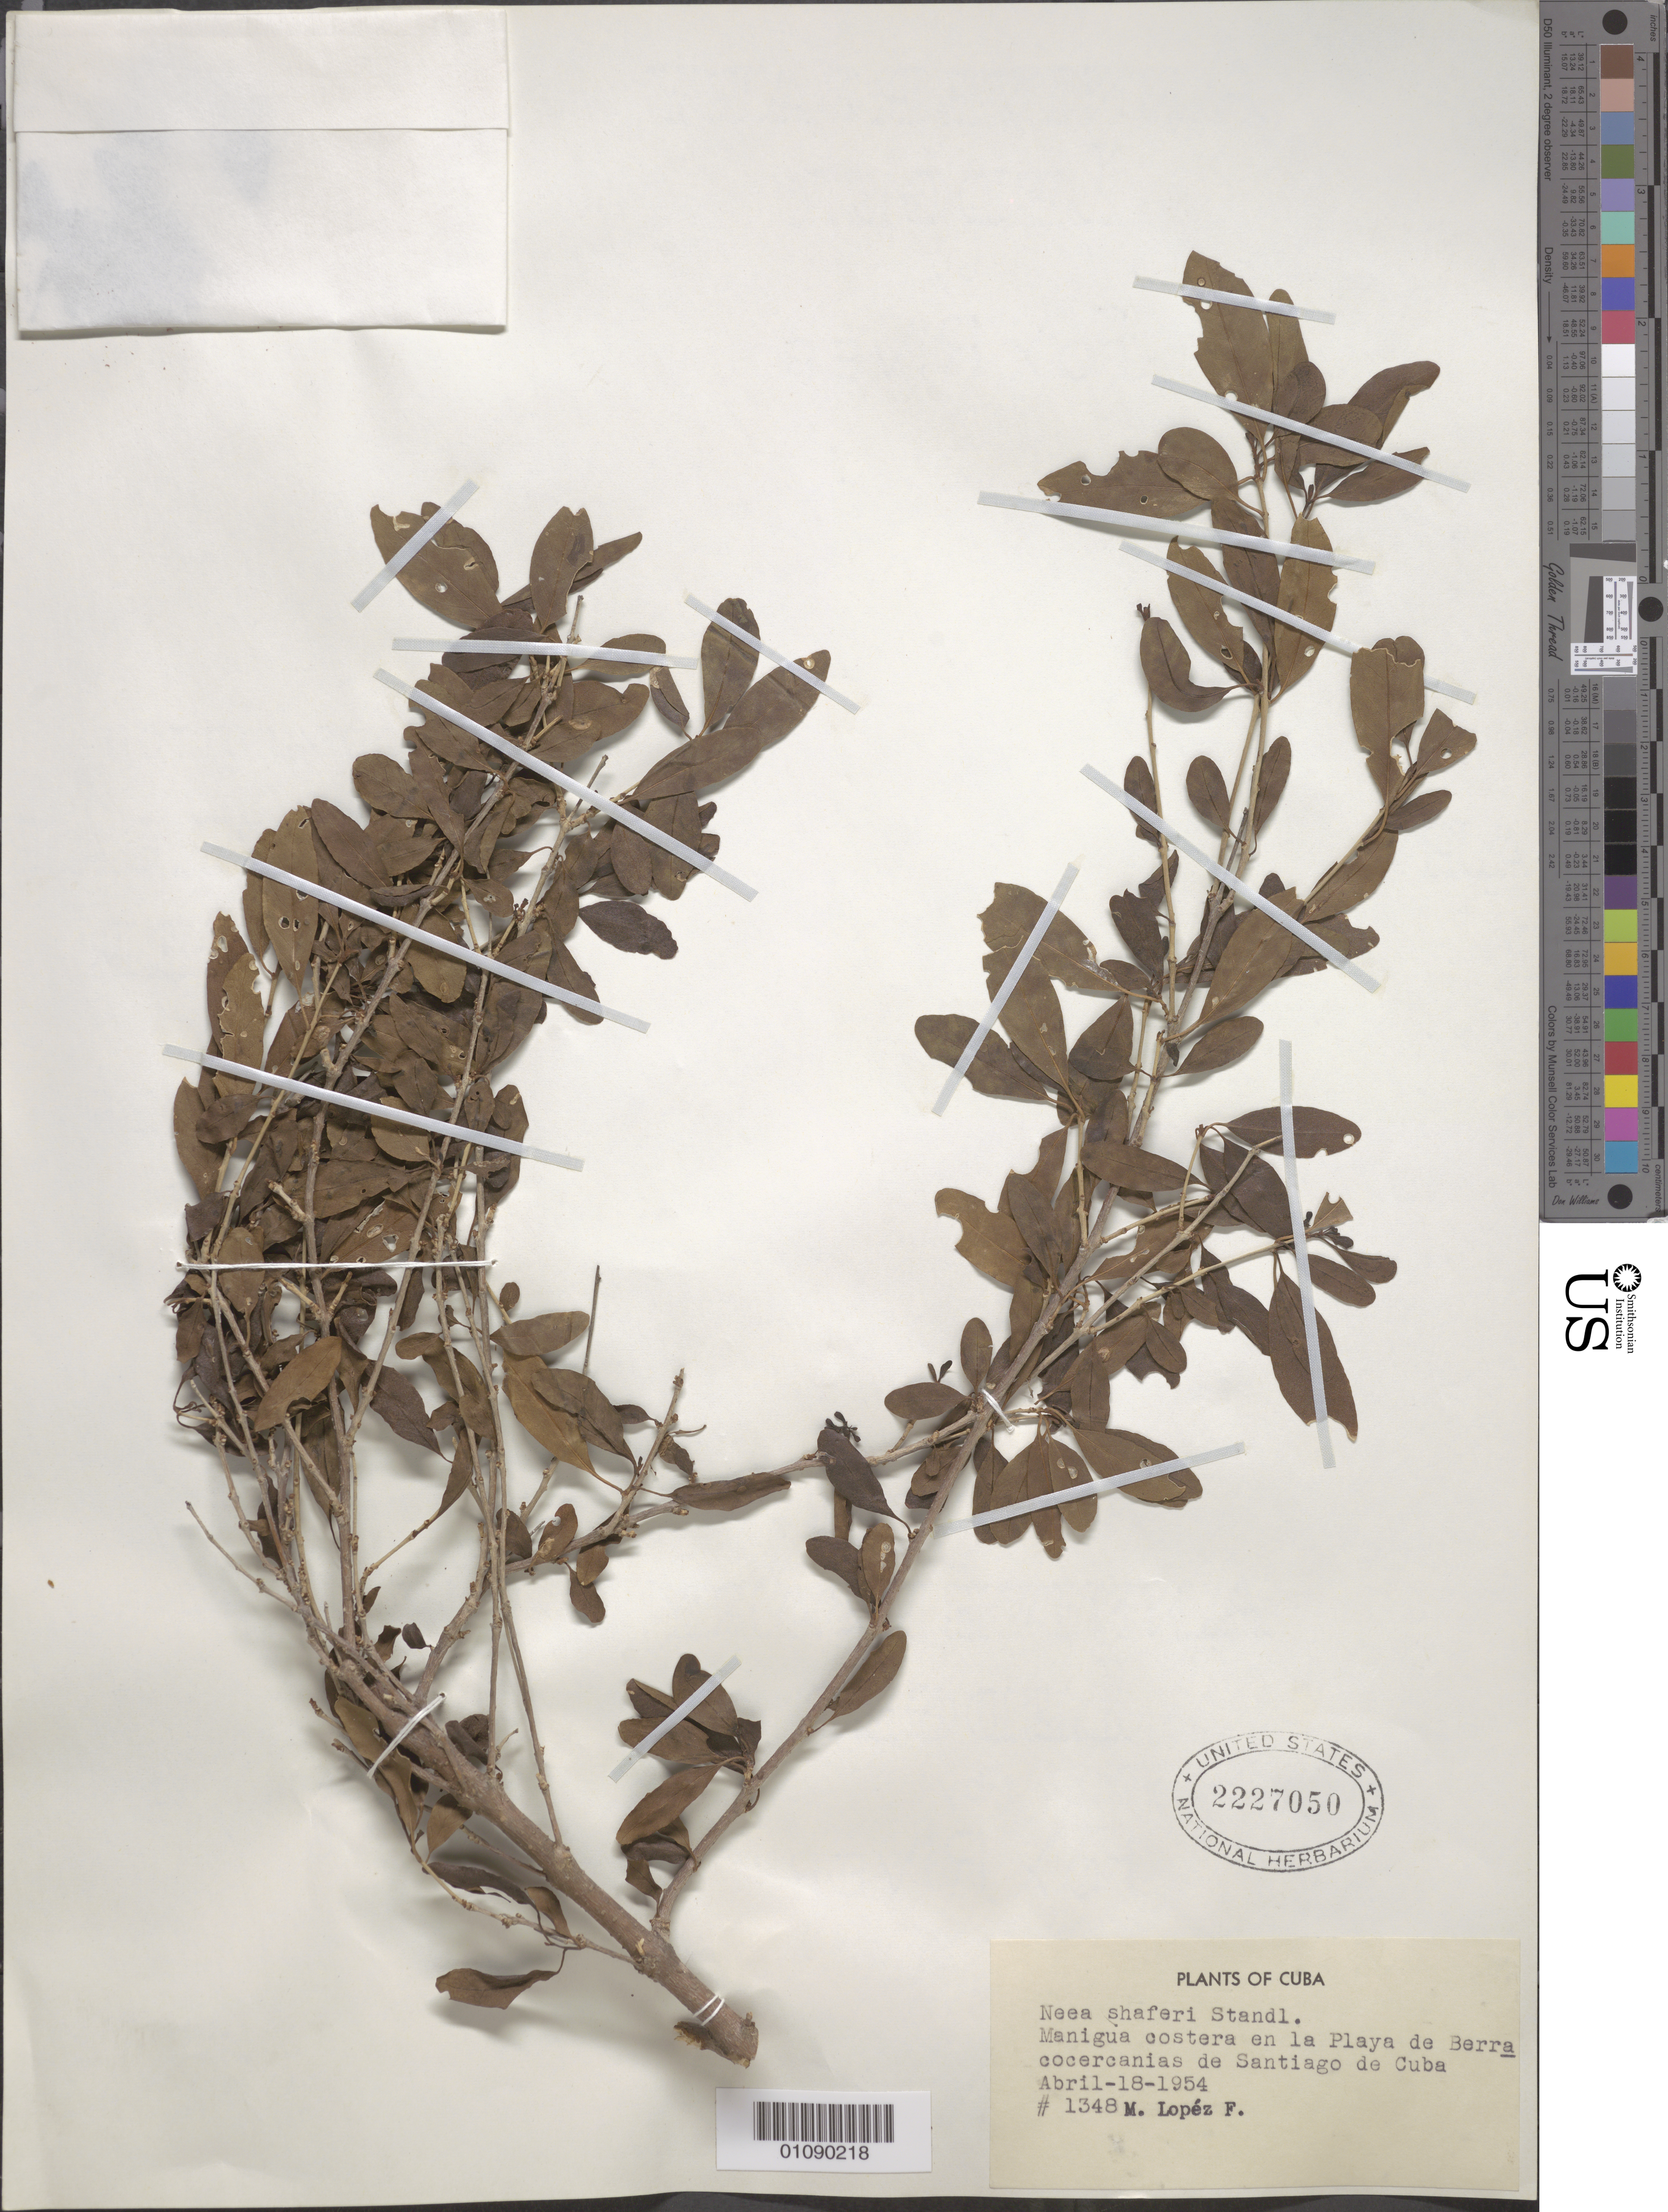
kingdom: Plantae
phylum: Tracheophyta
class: Magnoliopsida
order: Caryophyllales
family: Nyctaginaceae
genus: Neea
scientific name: Neea shaferi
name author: Standl.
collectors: M. López Figueiras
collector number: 1348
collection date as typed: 18 Apr 1954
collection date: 1954-04-18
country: Cuba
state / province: Santiago de Cuba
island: Cuba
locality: Manigua costera en la Playa de Berra cocercanias de Santiago de Cuba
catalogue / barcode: US 2227050